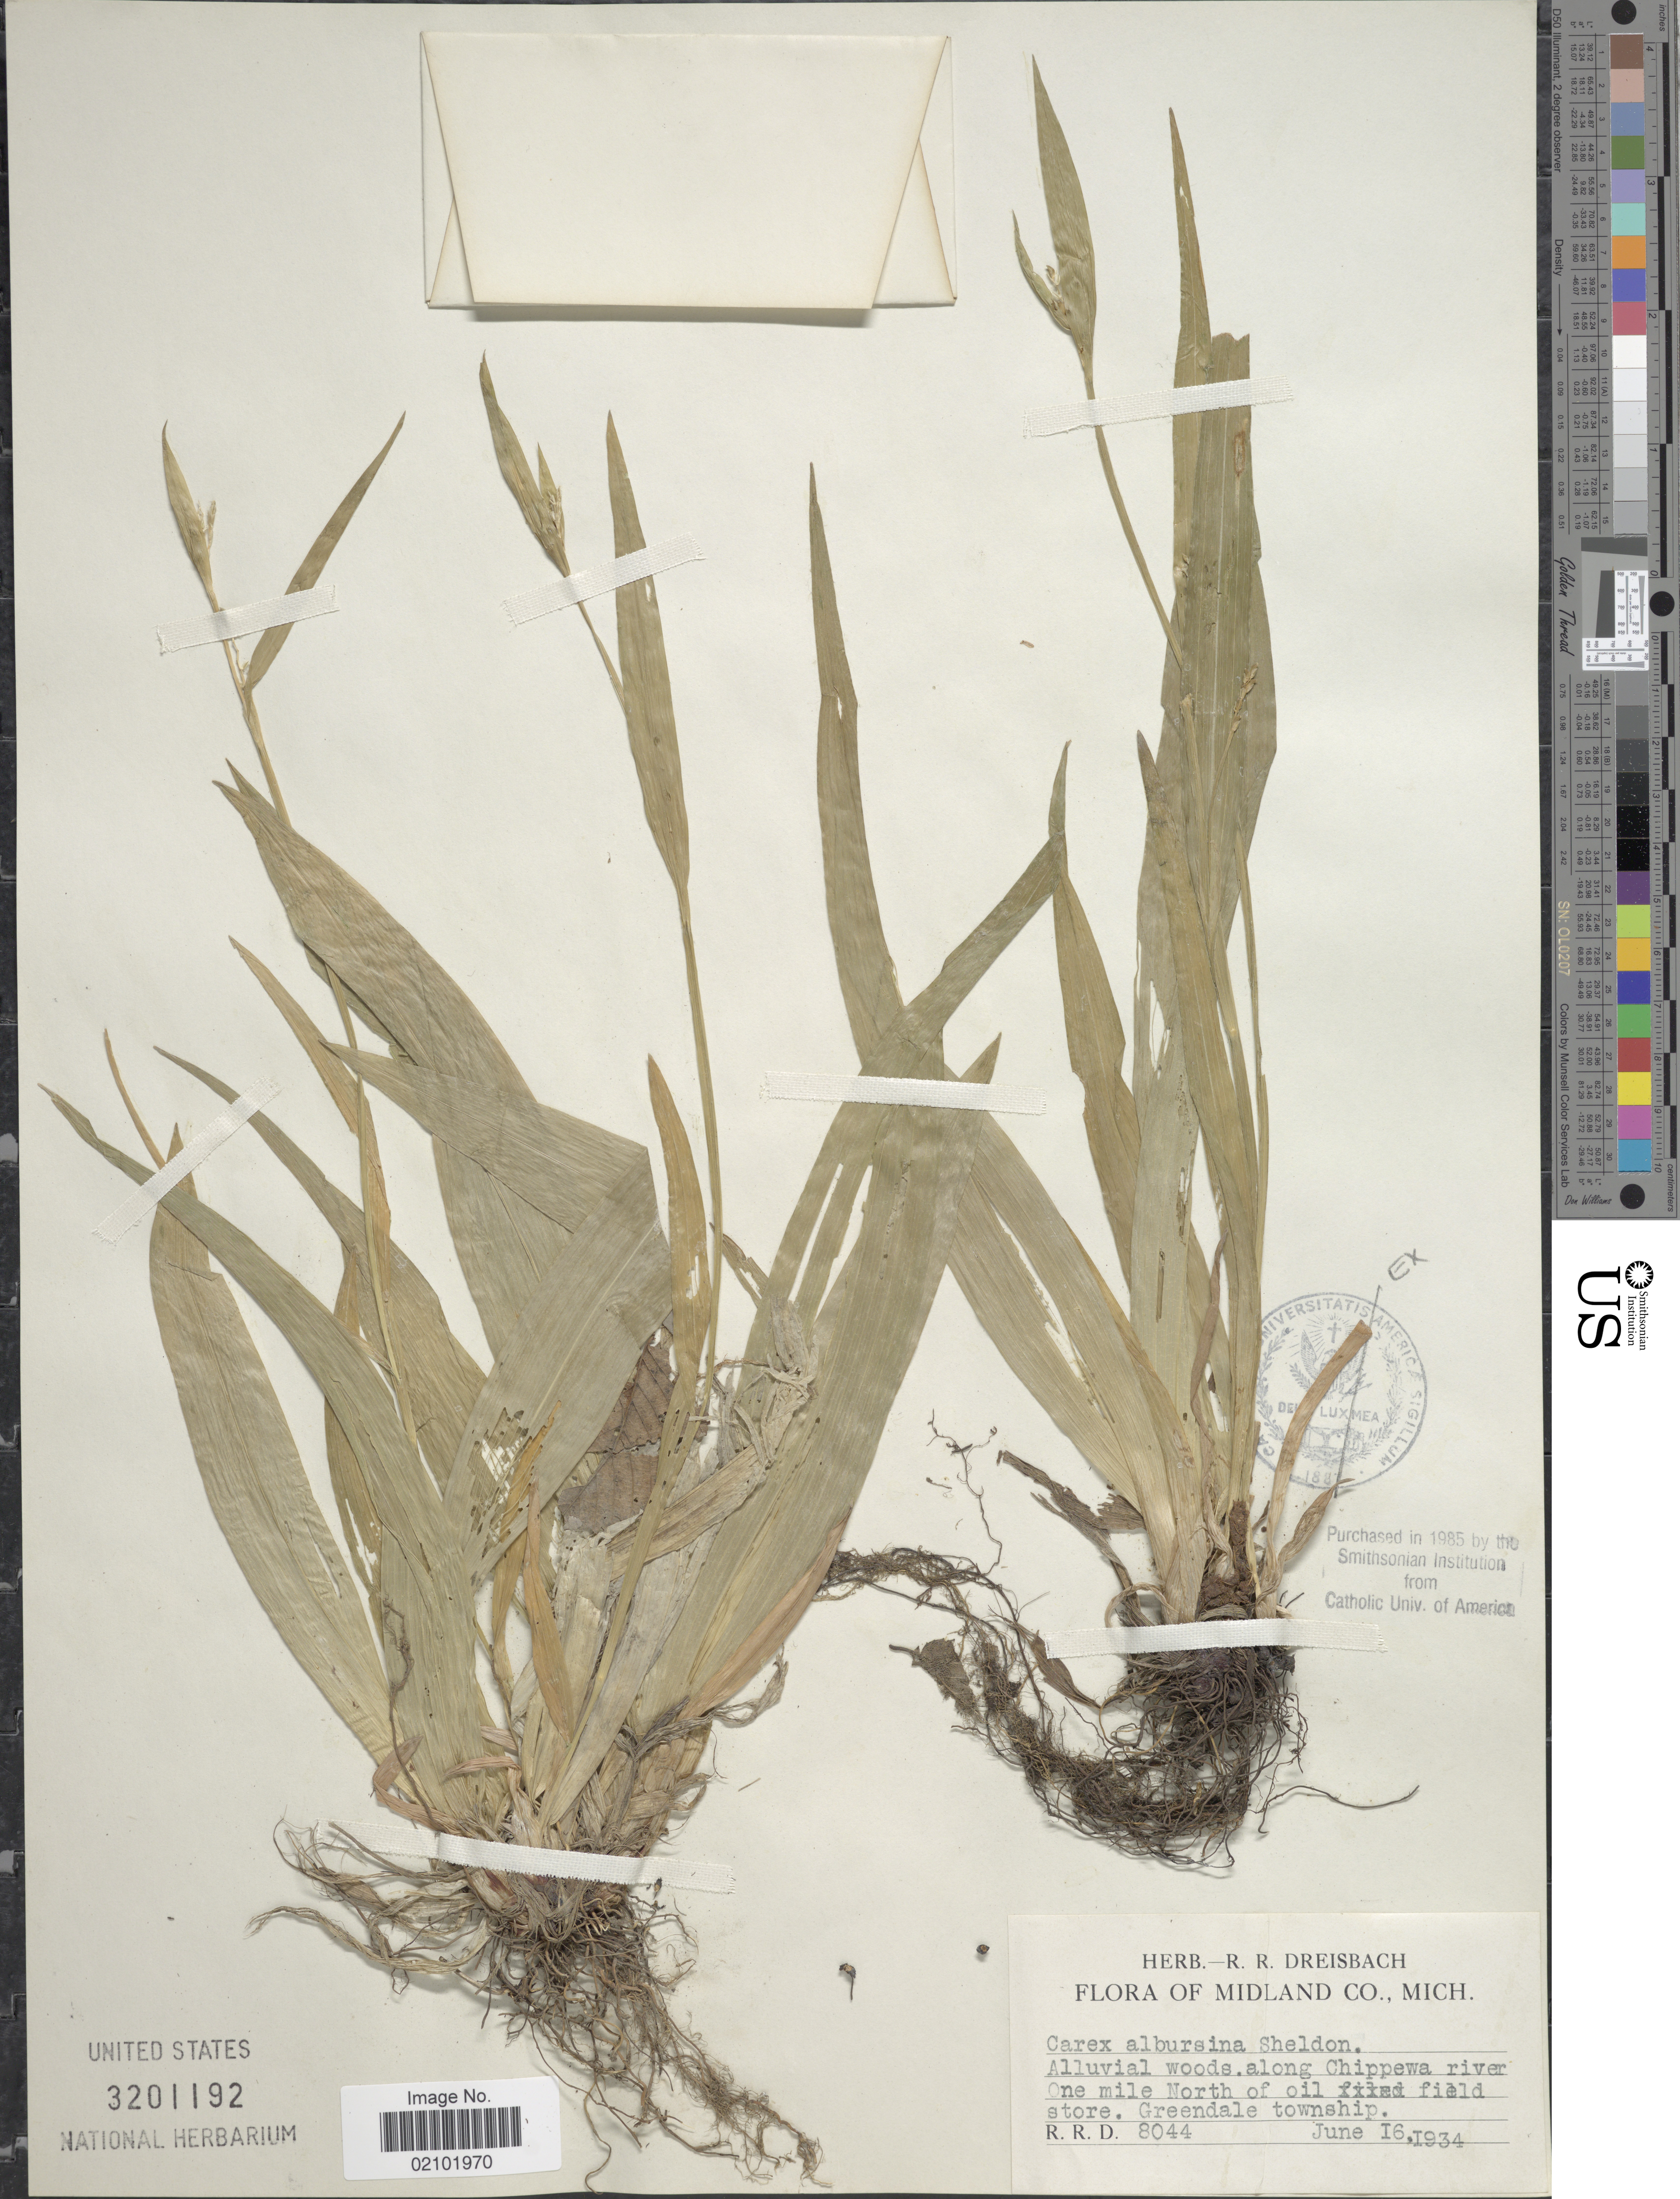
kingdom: Plantae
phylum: Tracheophyta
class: Liliopsida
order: Poales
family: Cyperaceae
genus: Carex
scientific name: Carex albursina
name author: E. Sheld.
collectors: R. Dreisbach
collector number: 8044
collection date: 1934-06-16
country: United States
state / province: Michigan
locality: Midland Co. along Chippewa river One mile North of oil field store. Greendale township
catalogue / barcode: US 3201192